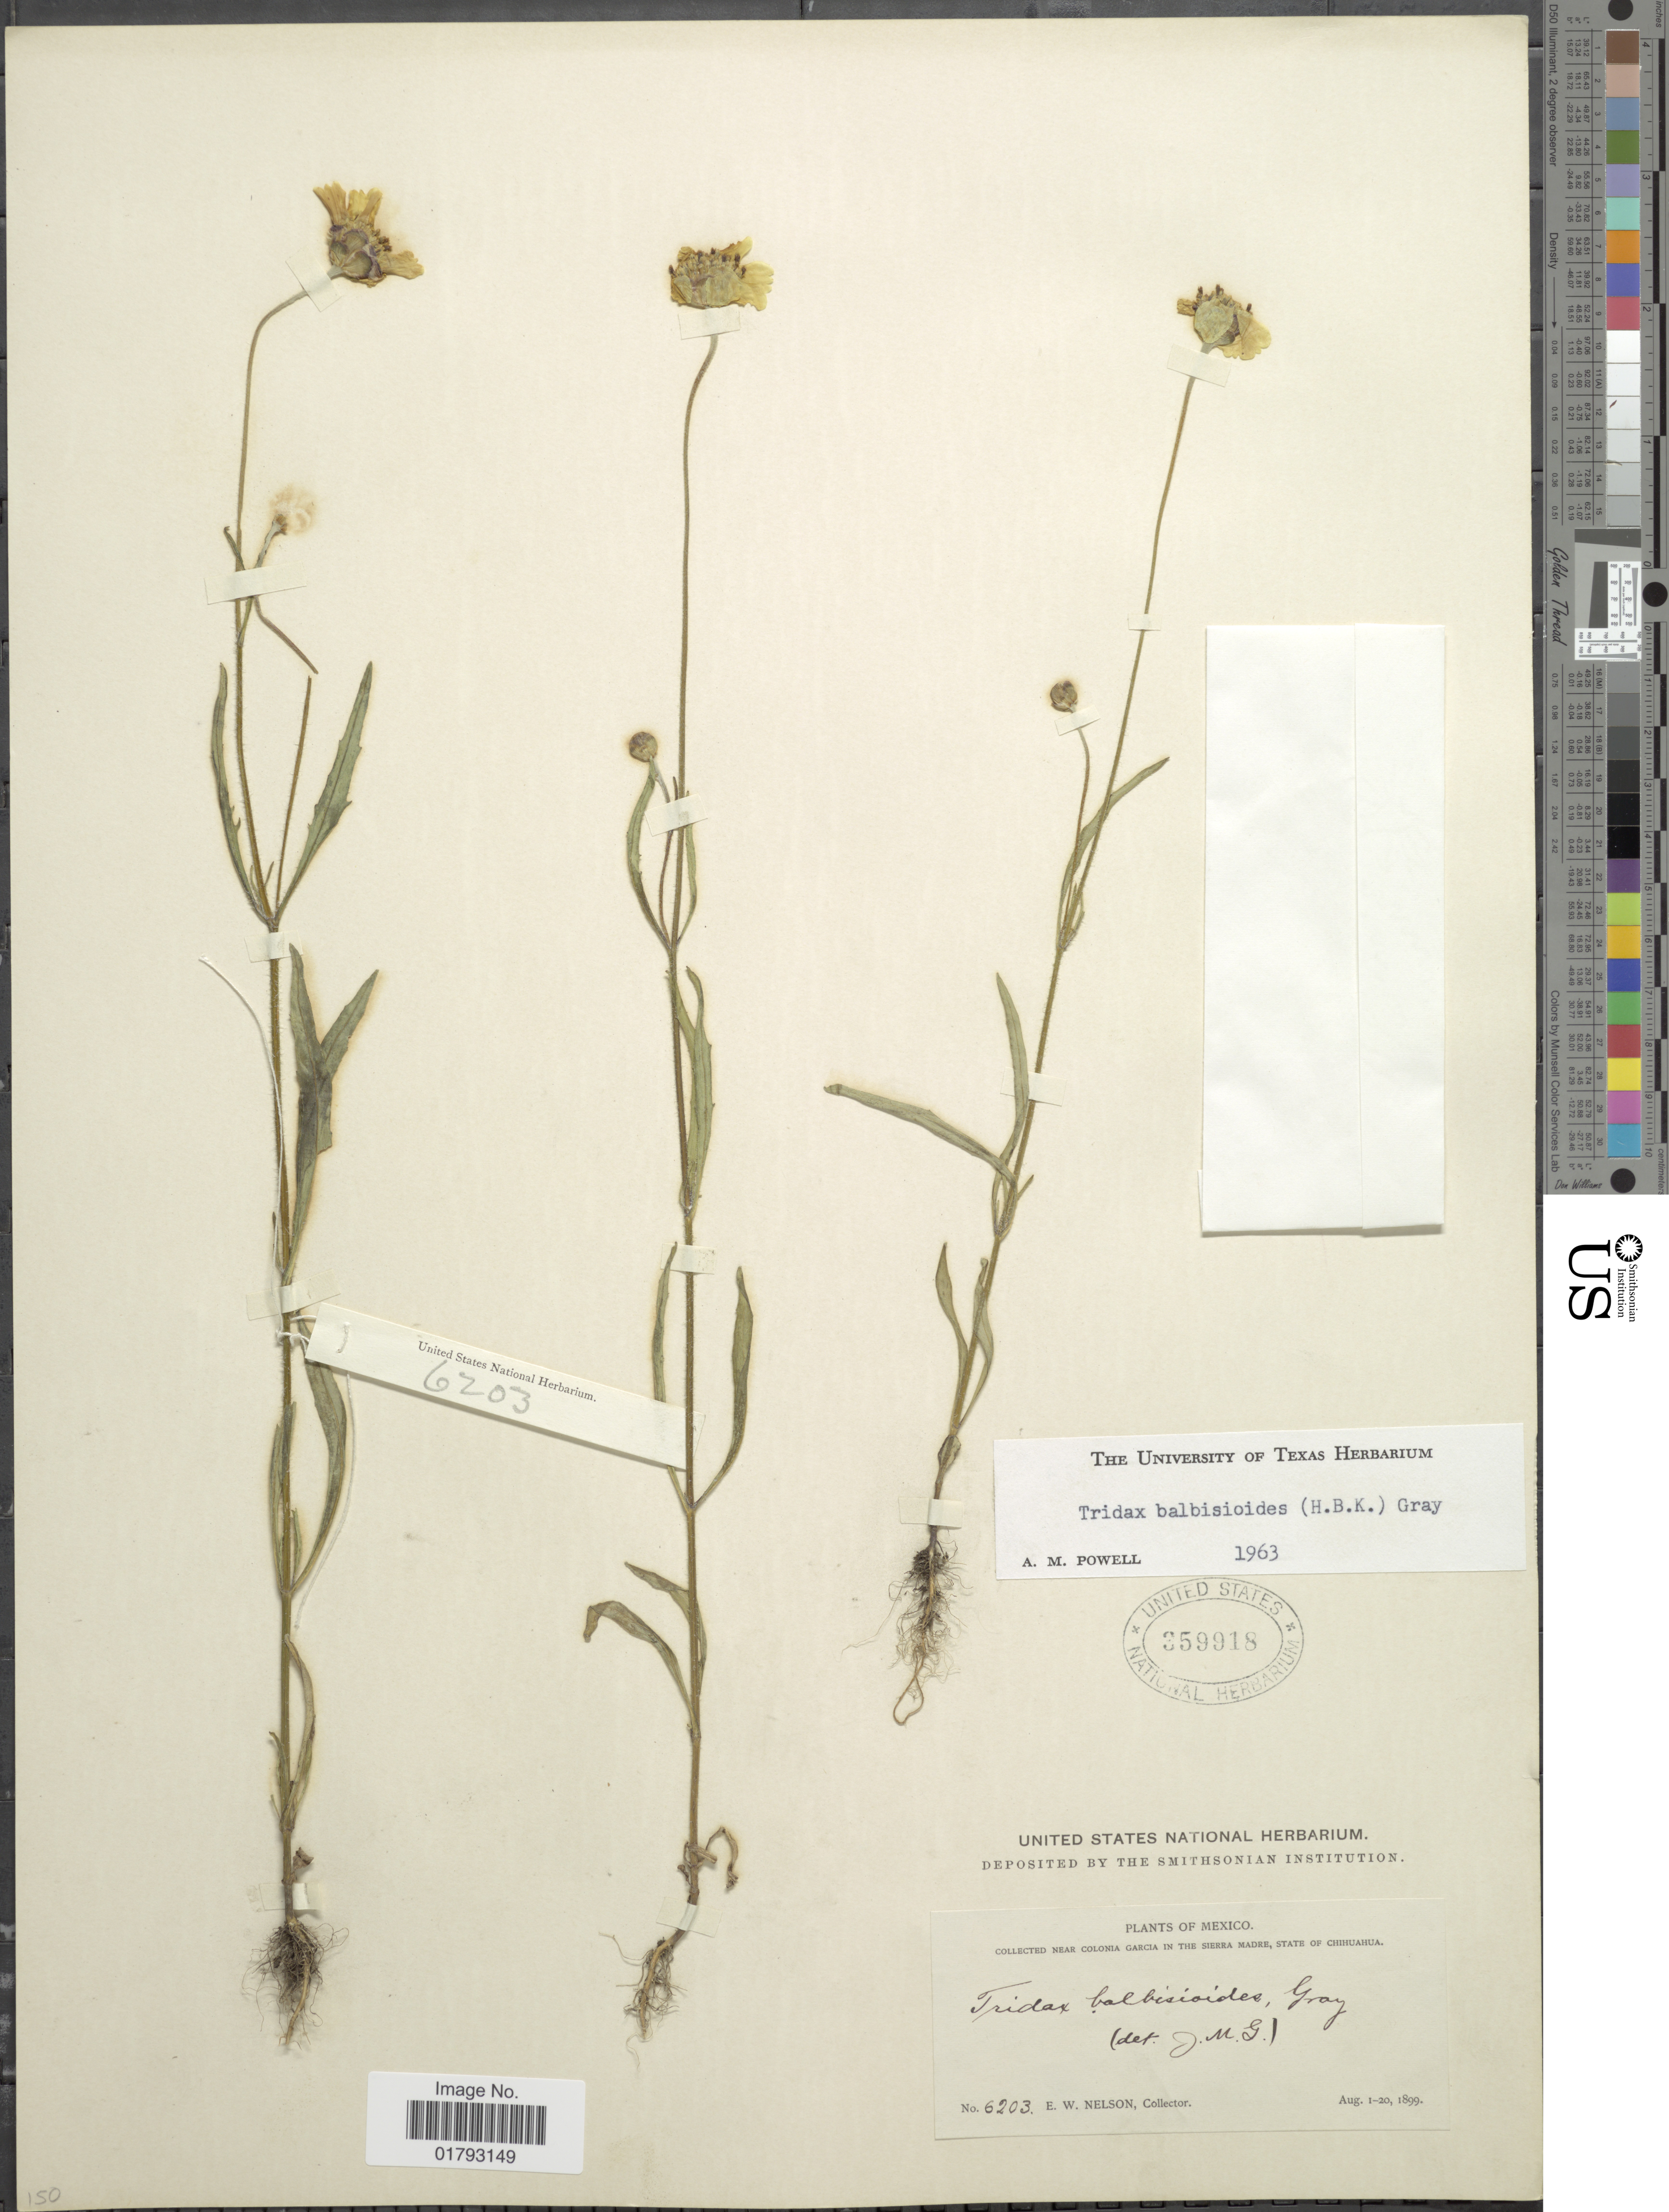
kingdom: Plantae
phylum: Tracheophyta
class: Magnoliopsida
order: Asterales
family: Asteraceae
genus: Tridax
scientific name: Tridax balbisioides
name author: (Kunth) A. Gray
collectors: E. W. Nelson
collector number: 6203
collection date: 1899-08-01/1899-08-20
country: Mexico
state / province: Chihuahua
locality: Near Colonia in the Sierra Madre, State of Chihuahua.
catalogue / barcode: US 359918